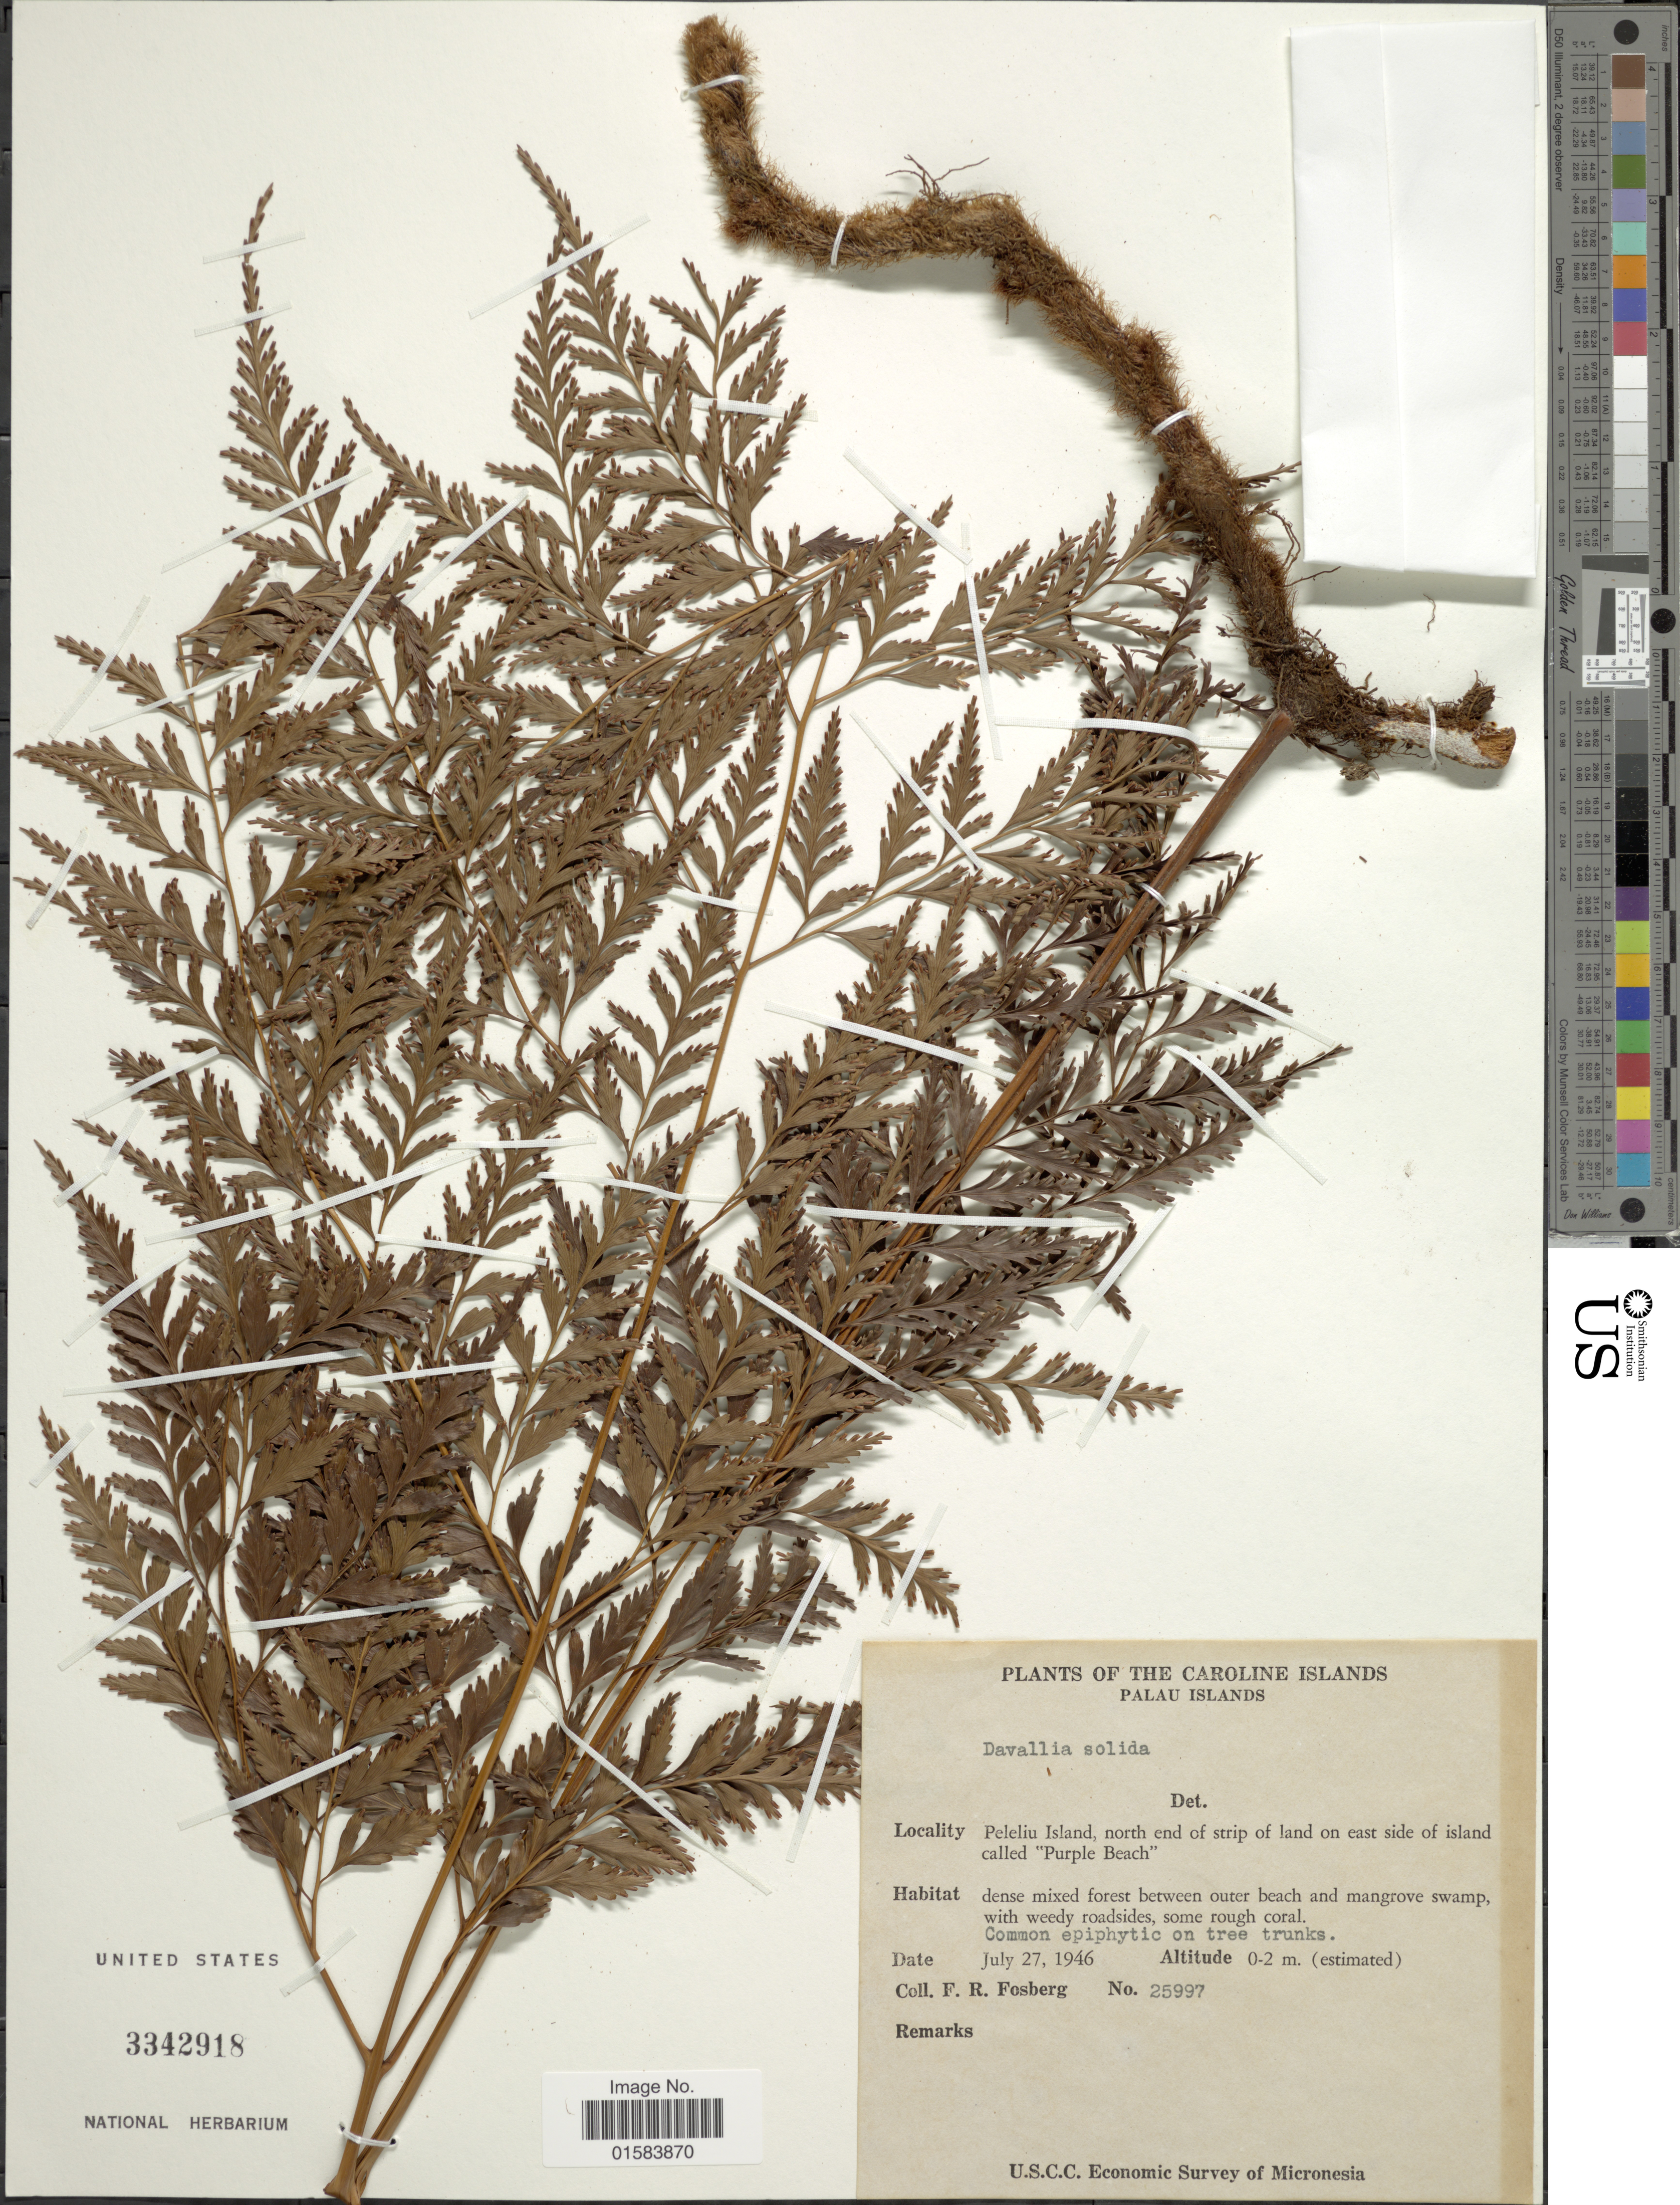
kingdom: Plantae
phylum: Tracheophyta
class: Polypodiopsida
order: Polypodiales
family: Davalliaceae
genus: Davallia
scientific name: Davallia solida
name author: (G. Forst.) Sw.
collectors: F. R. Fosberg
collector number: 25997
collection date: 1946-07-27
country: Palau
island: Beliliou [Peleliu]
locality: Palau Islands, Peleliu Island, north end of strip of land on east side of island called 'Purple Beach'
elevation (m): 0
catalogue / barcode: US 3342918